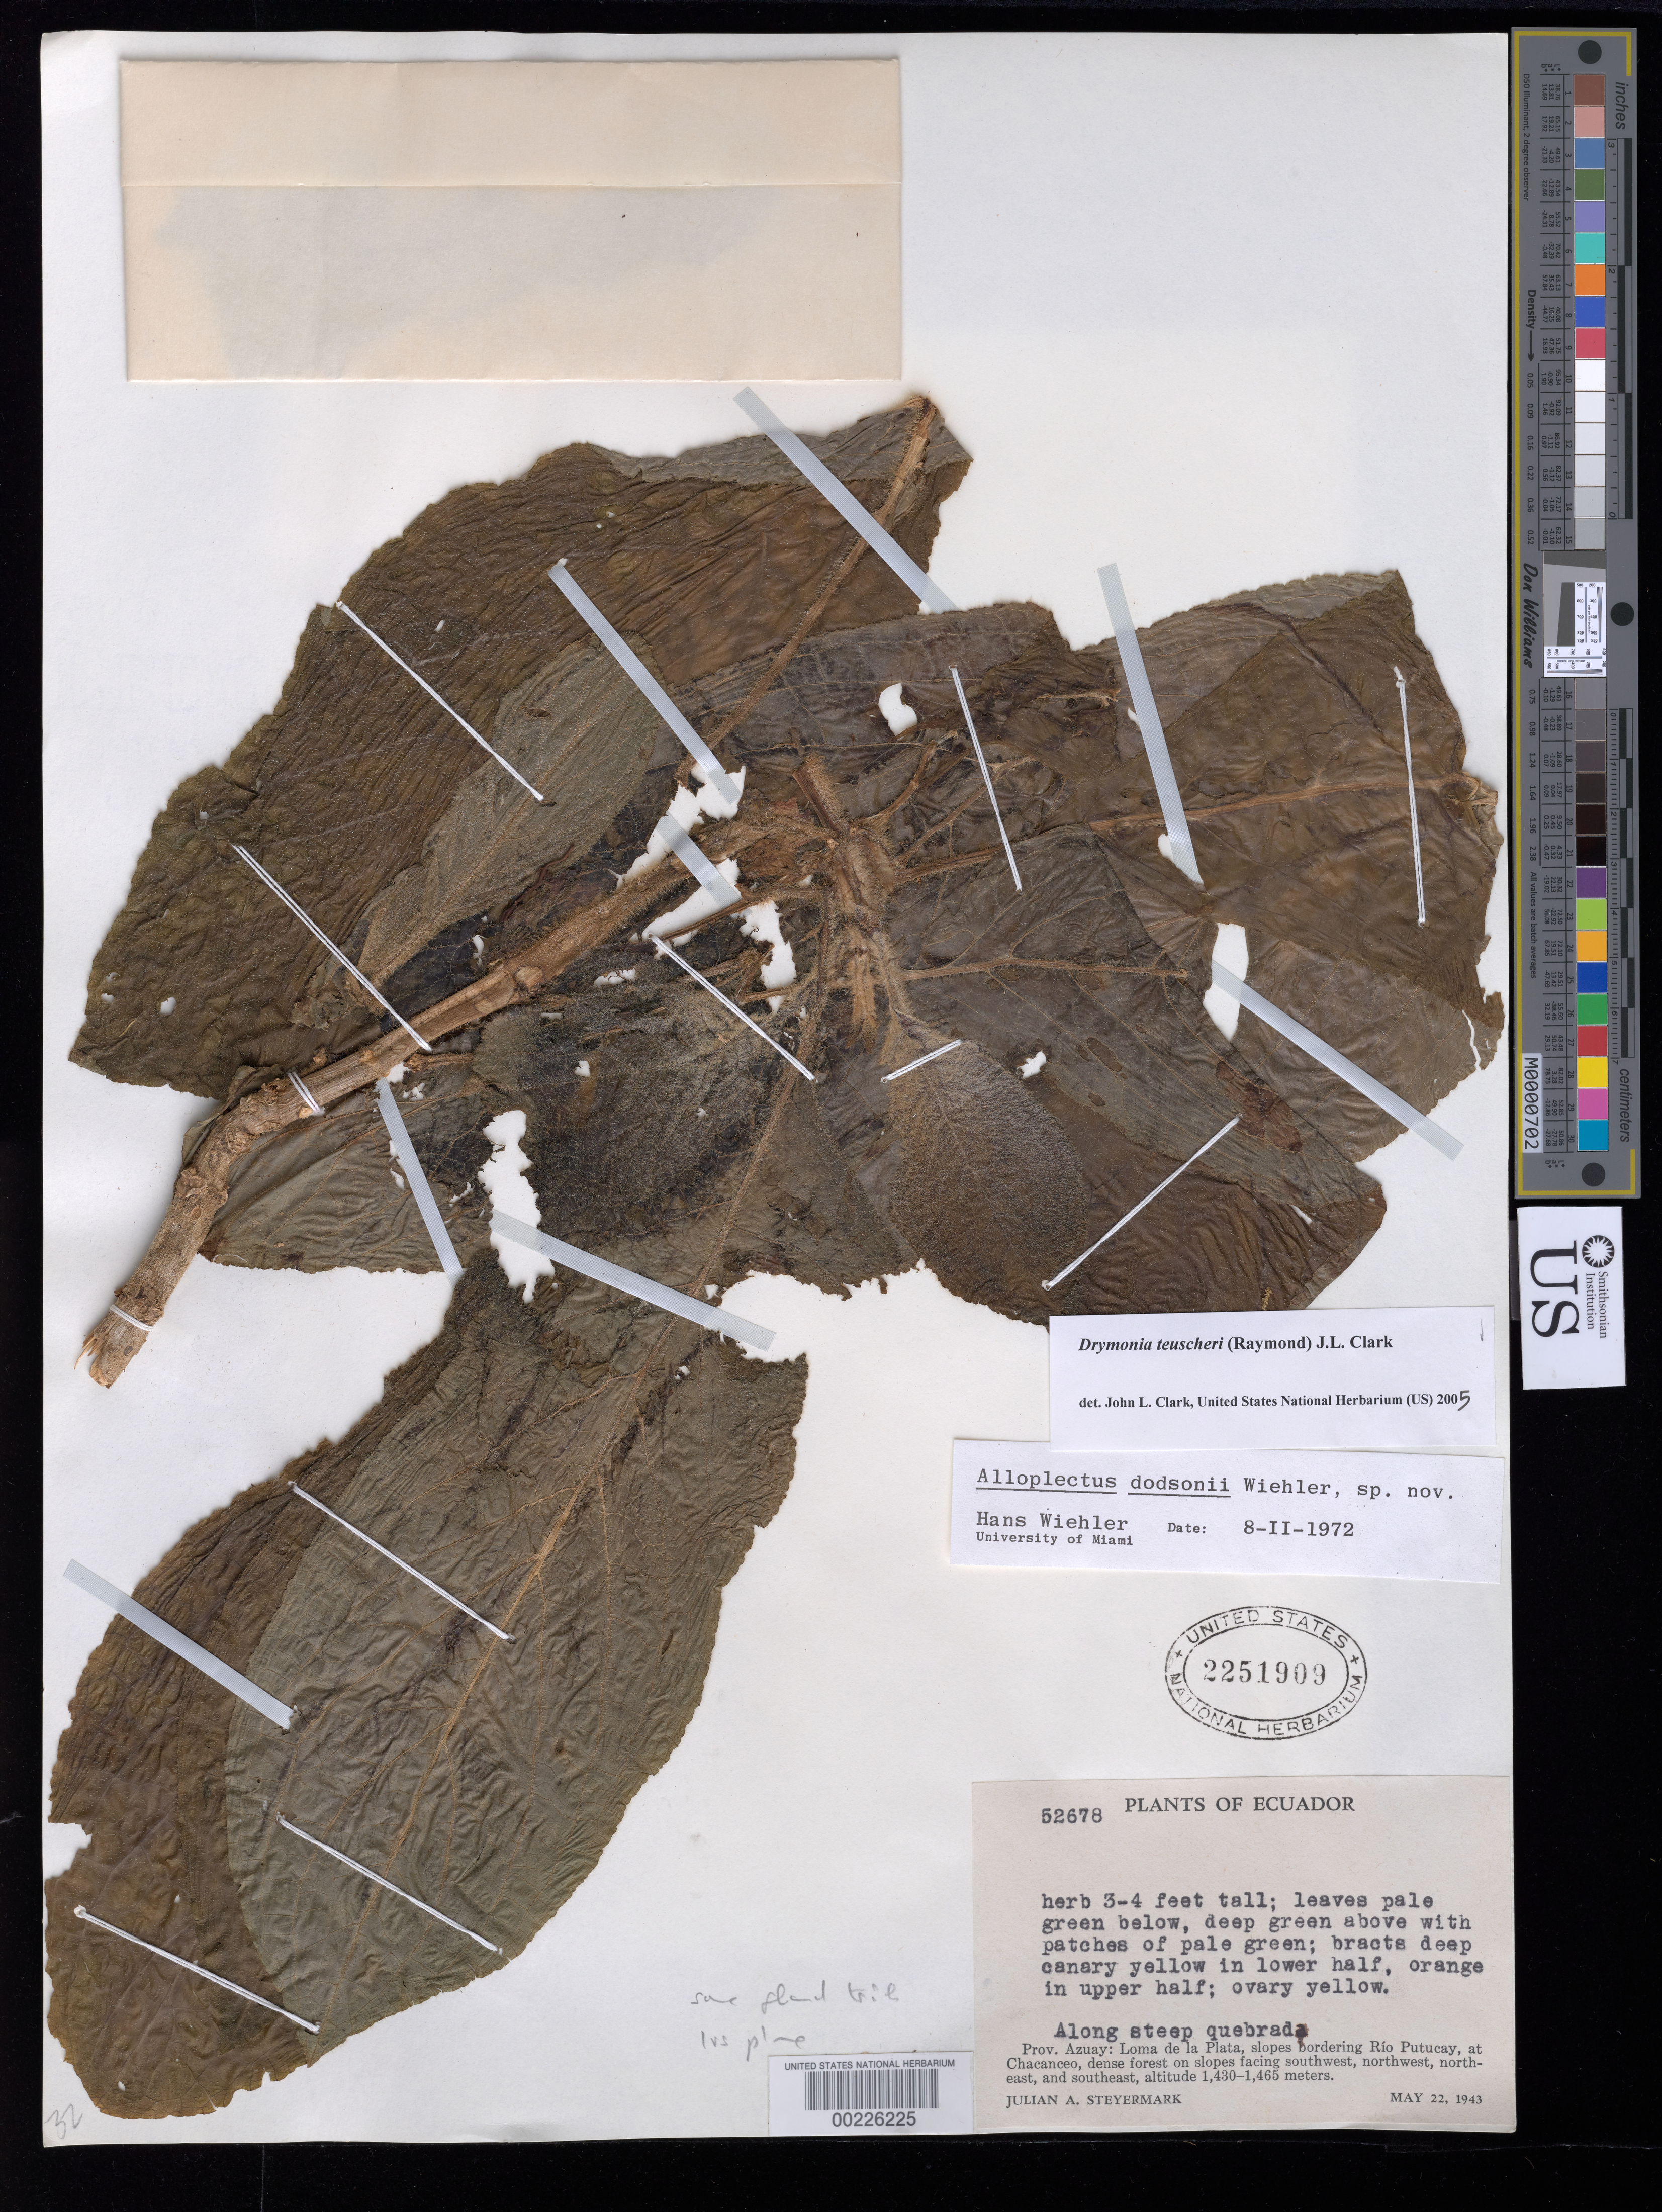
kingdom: Plantae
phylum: Tracheophyta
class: Magnoliopsida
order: Lamiales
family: Gesneriaceae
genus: Drymonia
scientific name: Drymonia teuscheri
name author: (Raymond) J.L. Clark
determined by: Clark, J. L., (SEL), The Marie Selby Botanical Garden (UNITED STATES)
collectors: J. Steyermark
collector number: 52678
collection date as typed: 22 May 1943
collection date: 1943-05-22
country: Ecuador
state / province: Azuay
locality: Loma de la Plata, slopes bordering Rio Putucay, at Chacenceo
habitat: Dense forest on slopes facing SW, NW, NE, and SE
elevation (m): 1430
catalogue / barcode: US 2251909